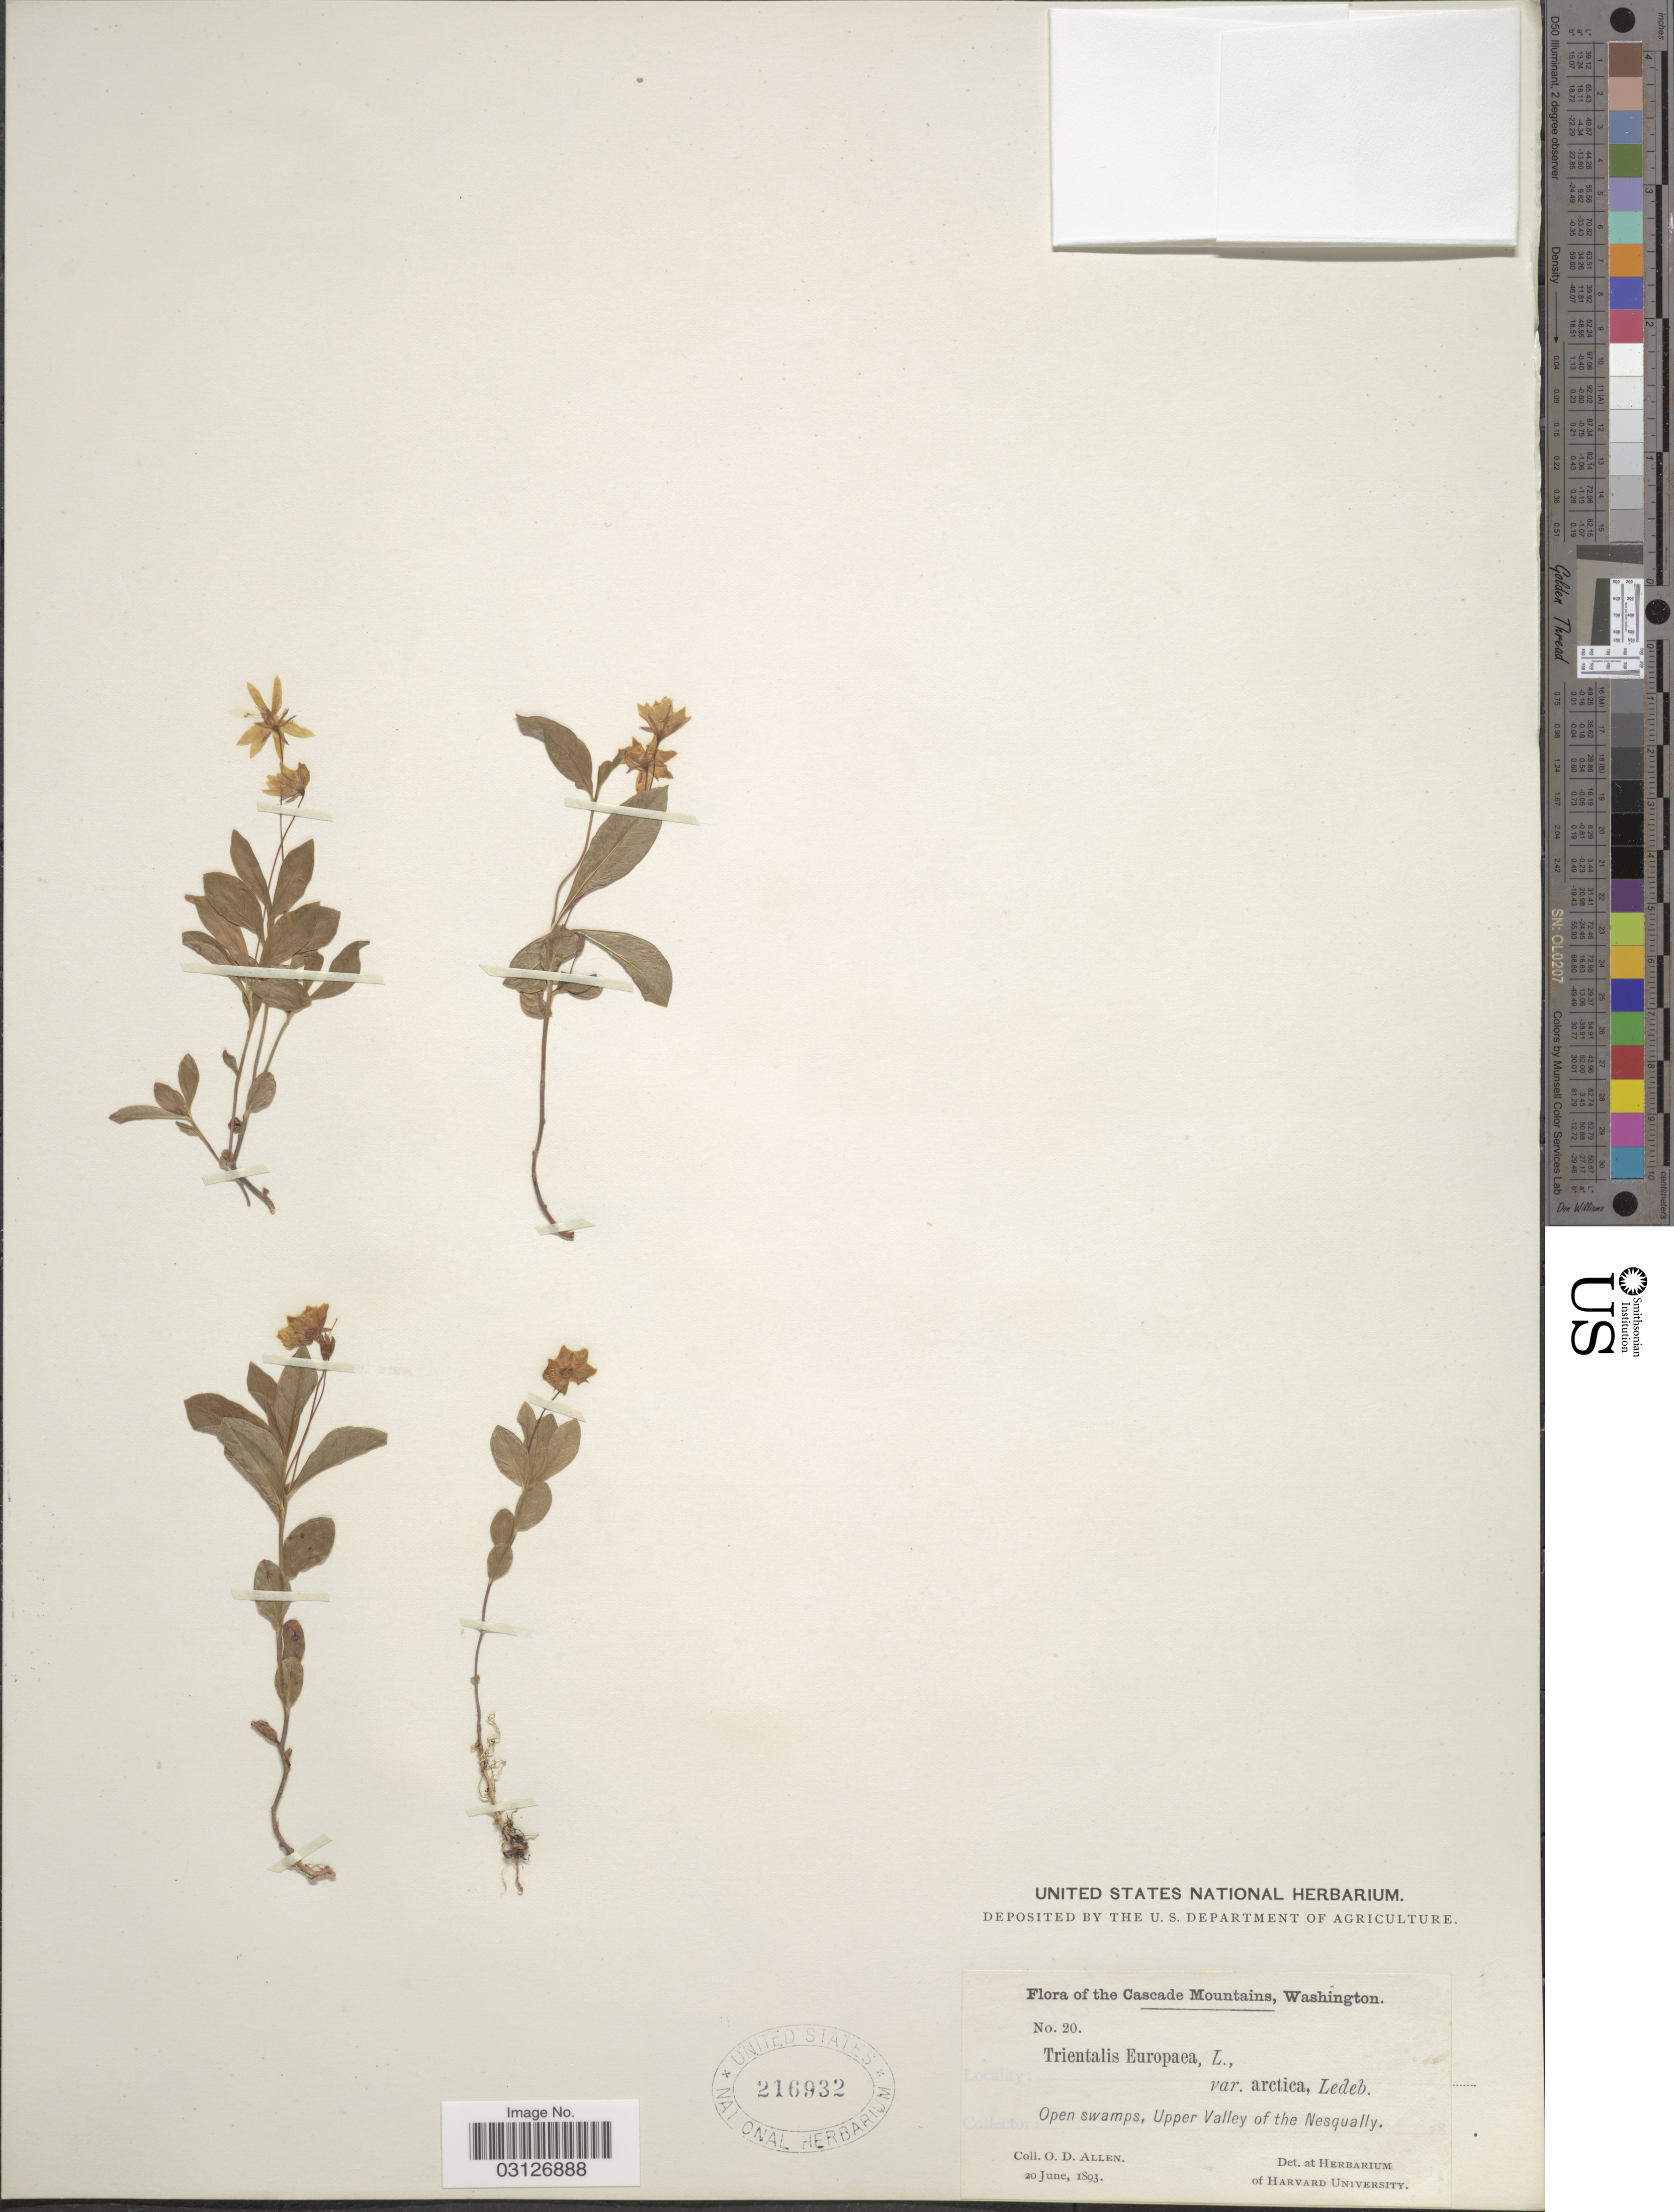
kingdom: Plantae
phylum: Tracheophyta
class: Magnoliopsida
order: Ericales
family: Primulaceae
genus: Trientalis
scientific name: Trientalis arctica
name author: Fisch. ex Hook.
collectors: O. D. Allen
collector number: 20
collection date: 1893-06-20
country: United States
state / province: Washington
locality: Cascade Mountains. Open swamps, Upper Valley of the Nesqually.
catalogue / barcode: US 216932